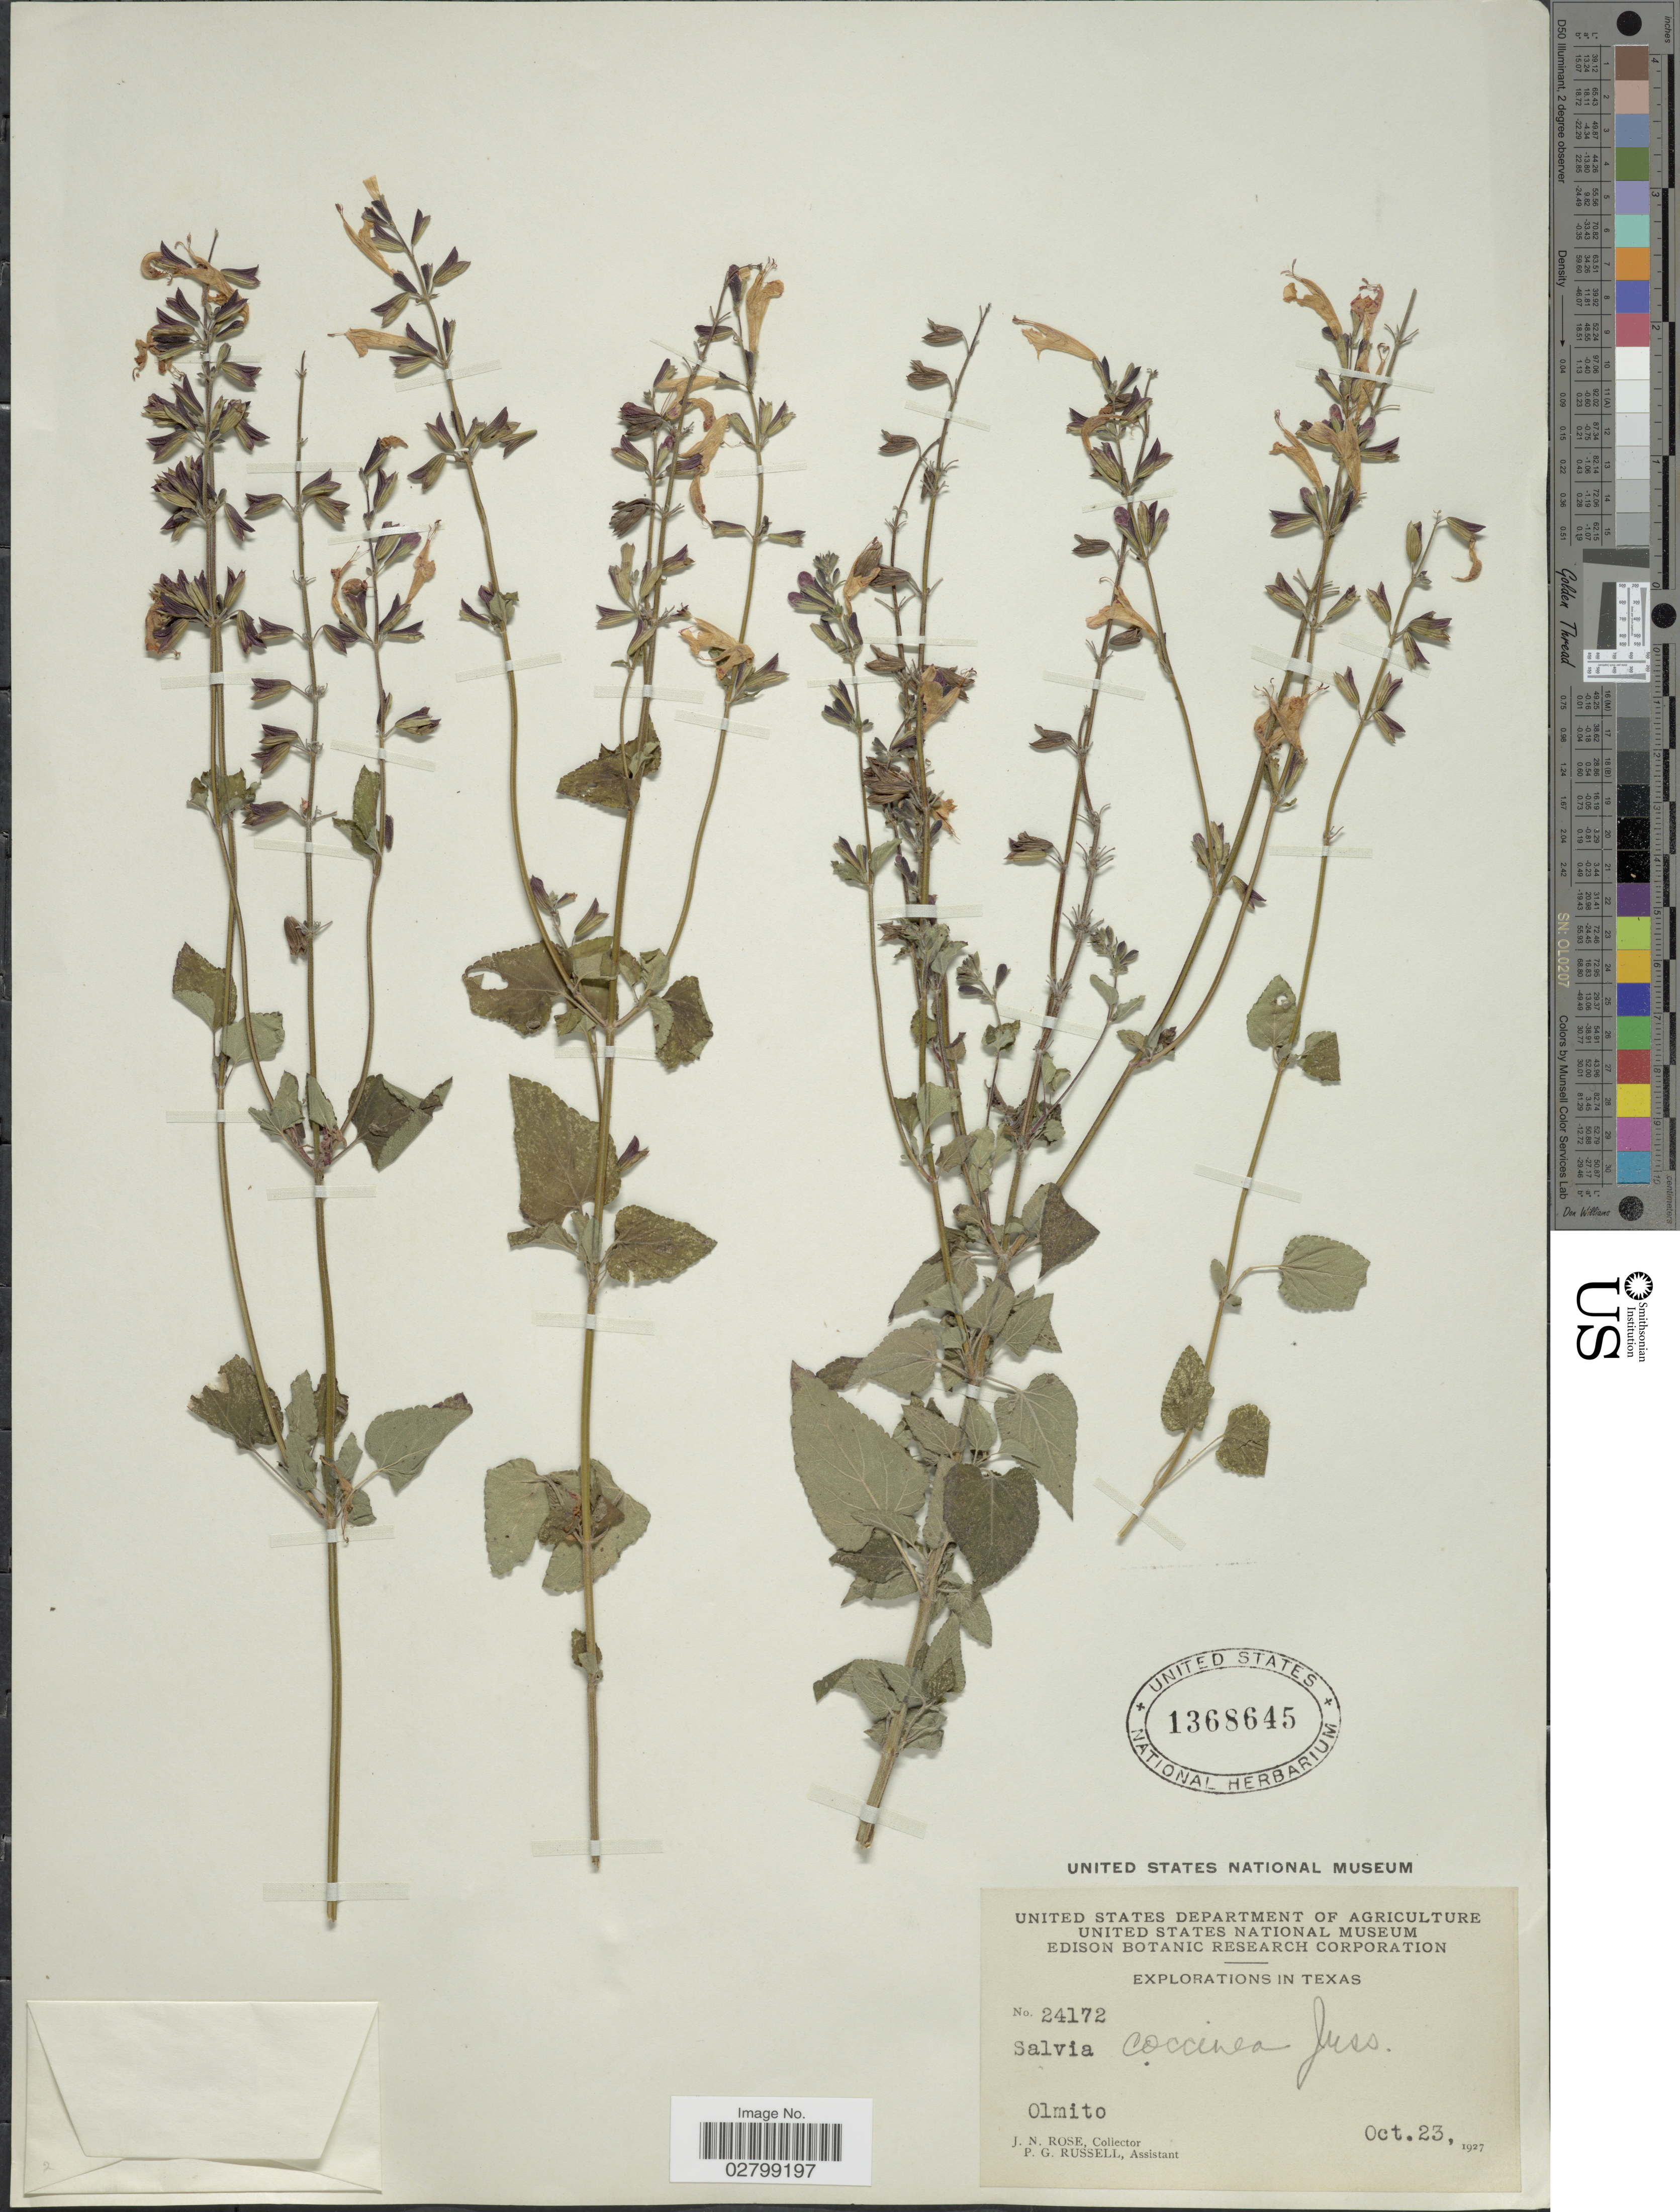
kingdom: Plantae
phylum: Tracheophyta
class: Magnoliopsida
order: Lamiales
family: Lamiaceae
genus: Salvia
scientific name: Salvia coccinea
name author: Etlinger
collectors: J. N. Rose & P. G. Russell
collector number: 24172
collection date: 1927-10-23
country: United States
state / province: Texas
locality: Olmito.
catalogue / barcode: US 1368645